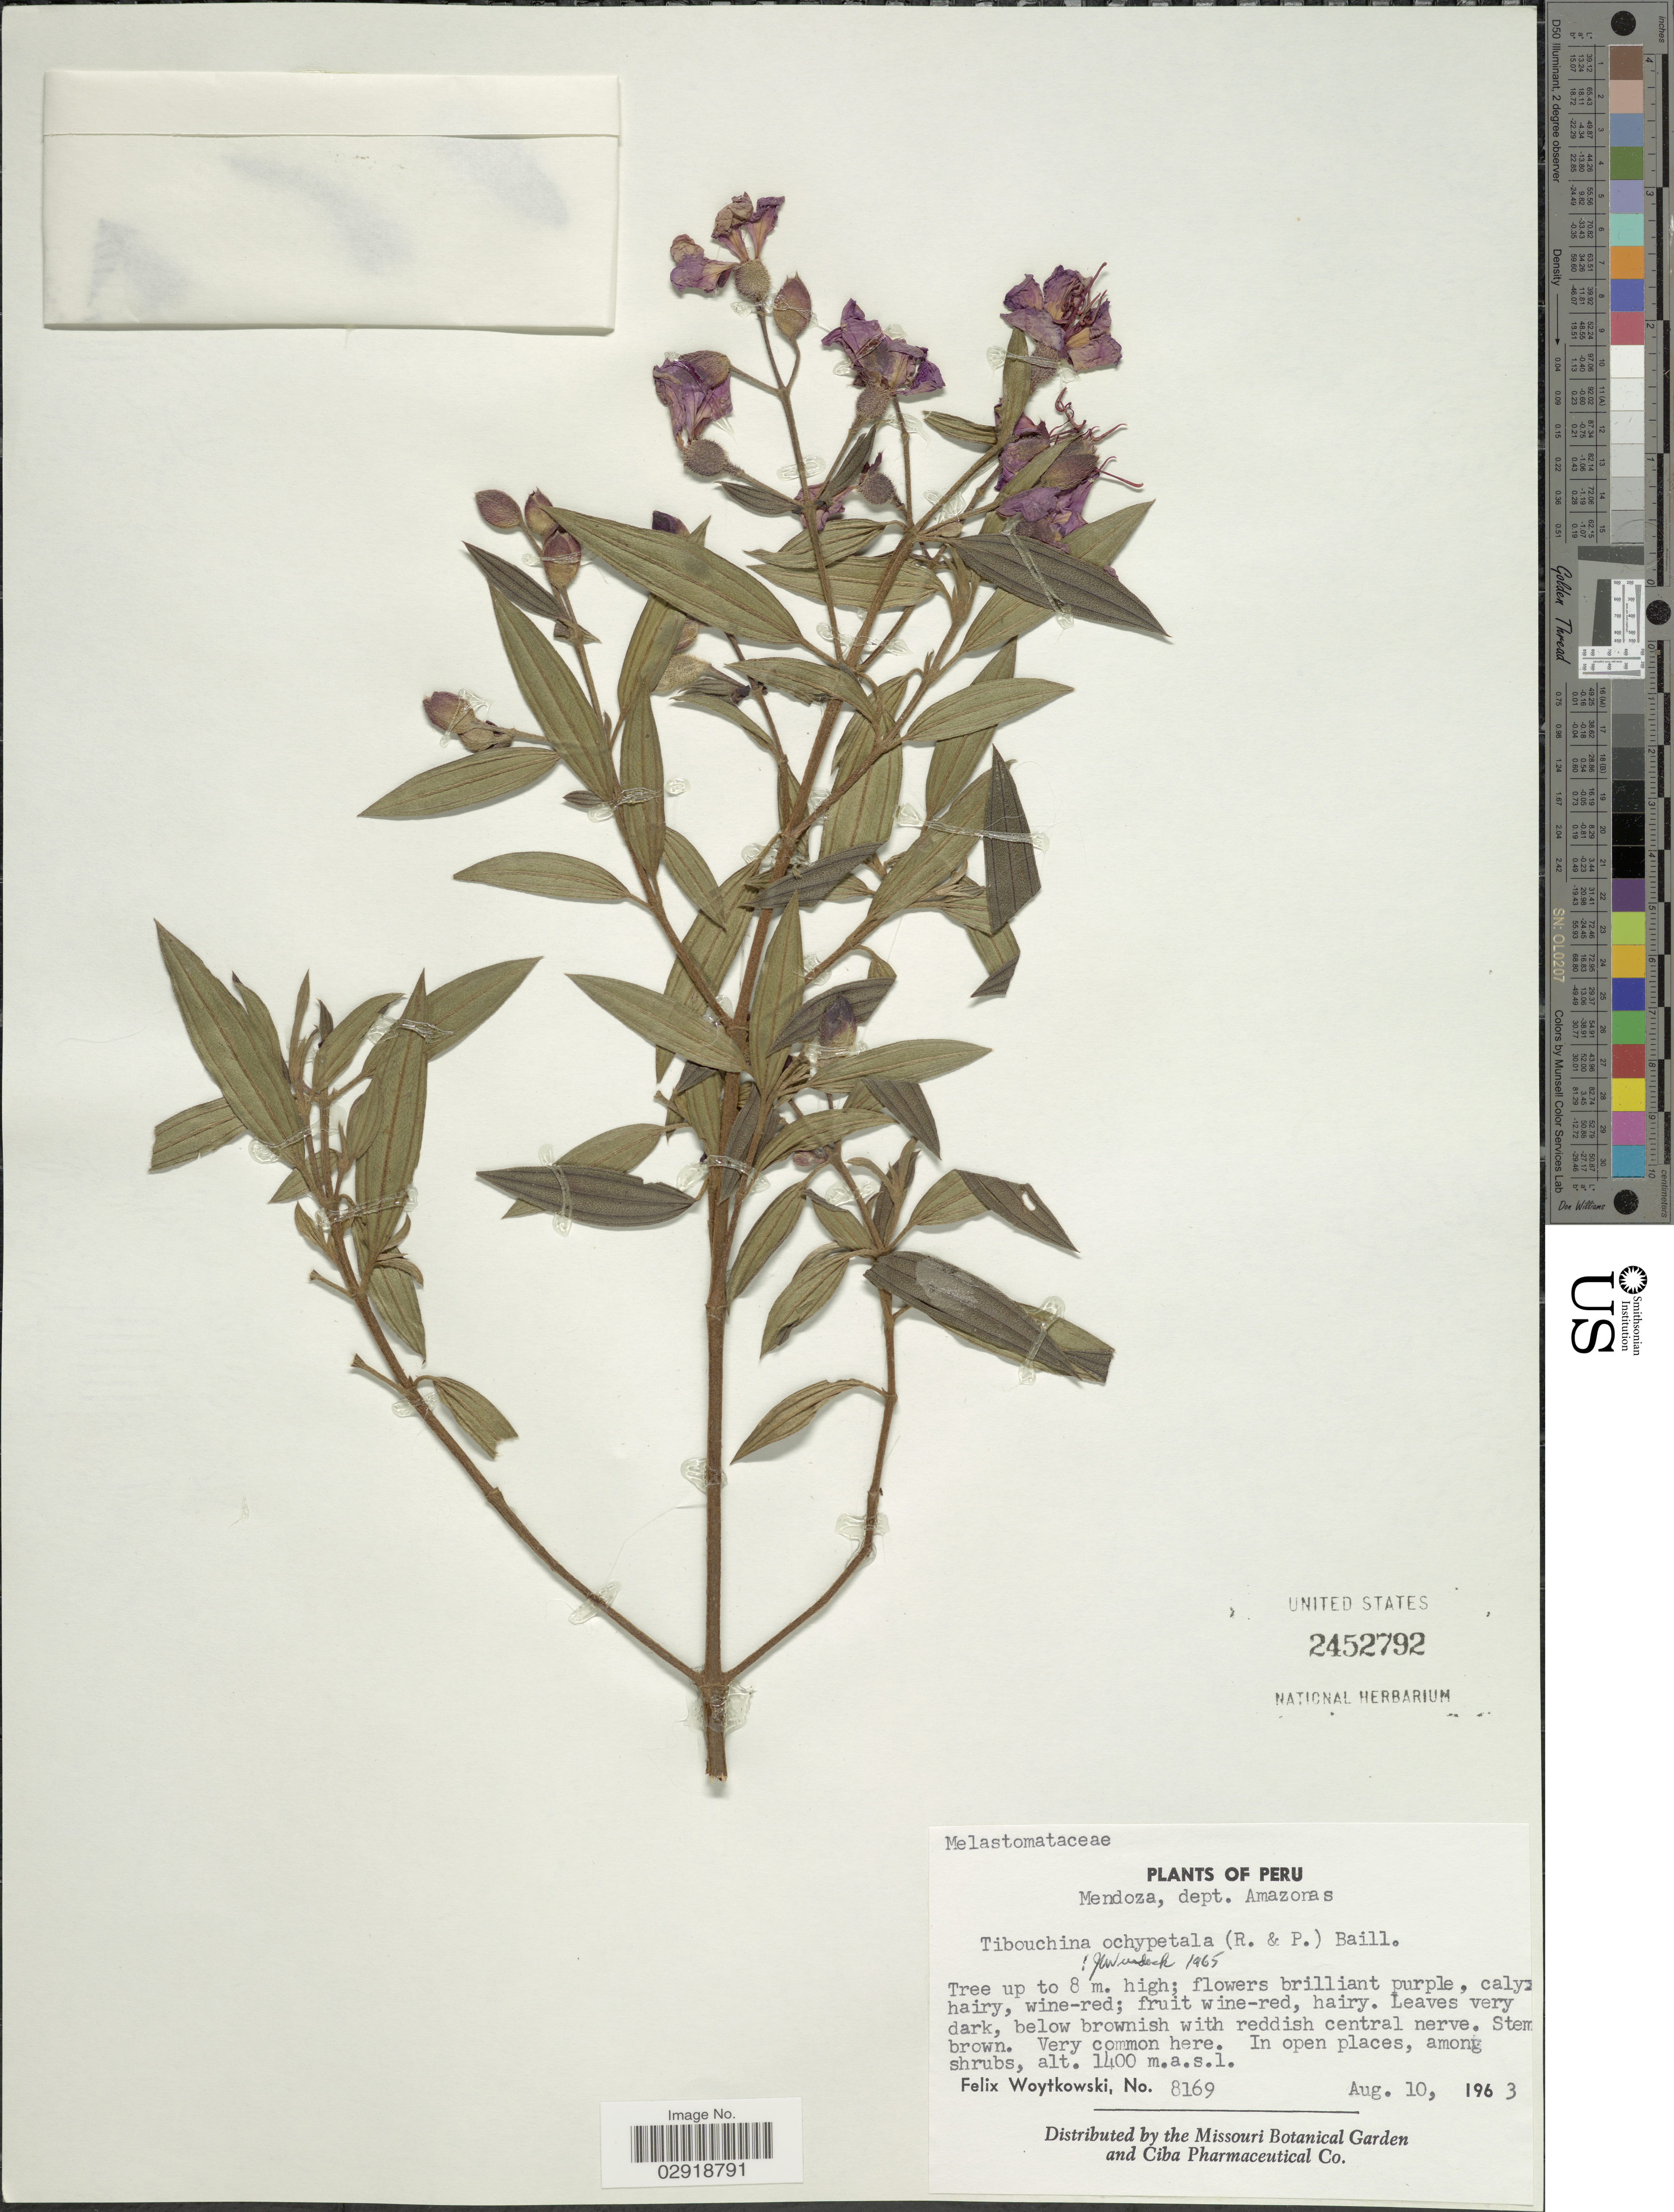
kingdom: Plantae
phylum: Tracheophyta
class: Magnoliopsida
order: Myrtales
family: Melastomataceae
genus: Pleroma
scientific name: Pleroma ochypetalum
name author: (Ruiz & Pav.) D. Don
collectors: F. Woytkowski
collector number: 8169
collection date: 1963-08-10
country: Peru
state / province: Amazonas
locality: Mendoza, dept. Amazonas.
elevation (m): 1400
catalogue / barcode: US 2452792